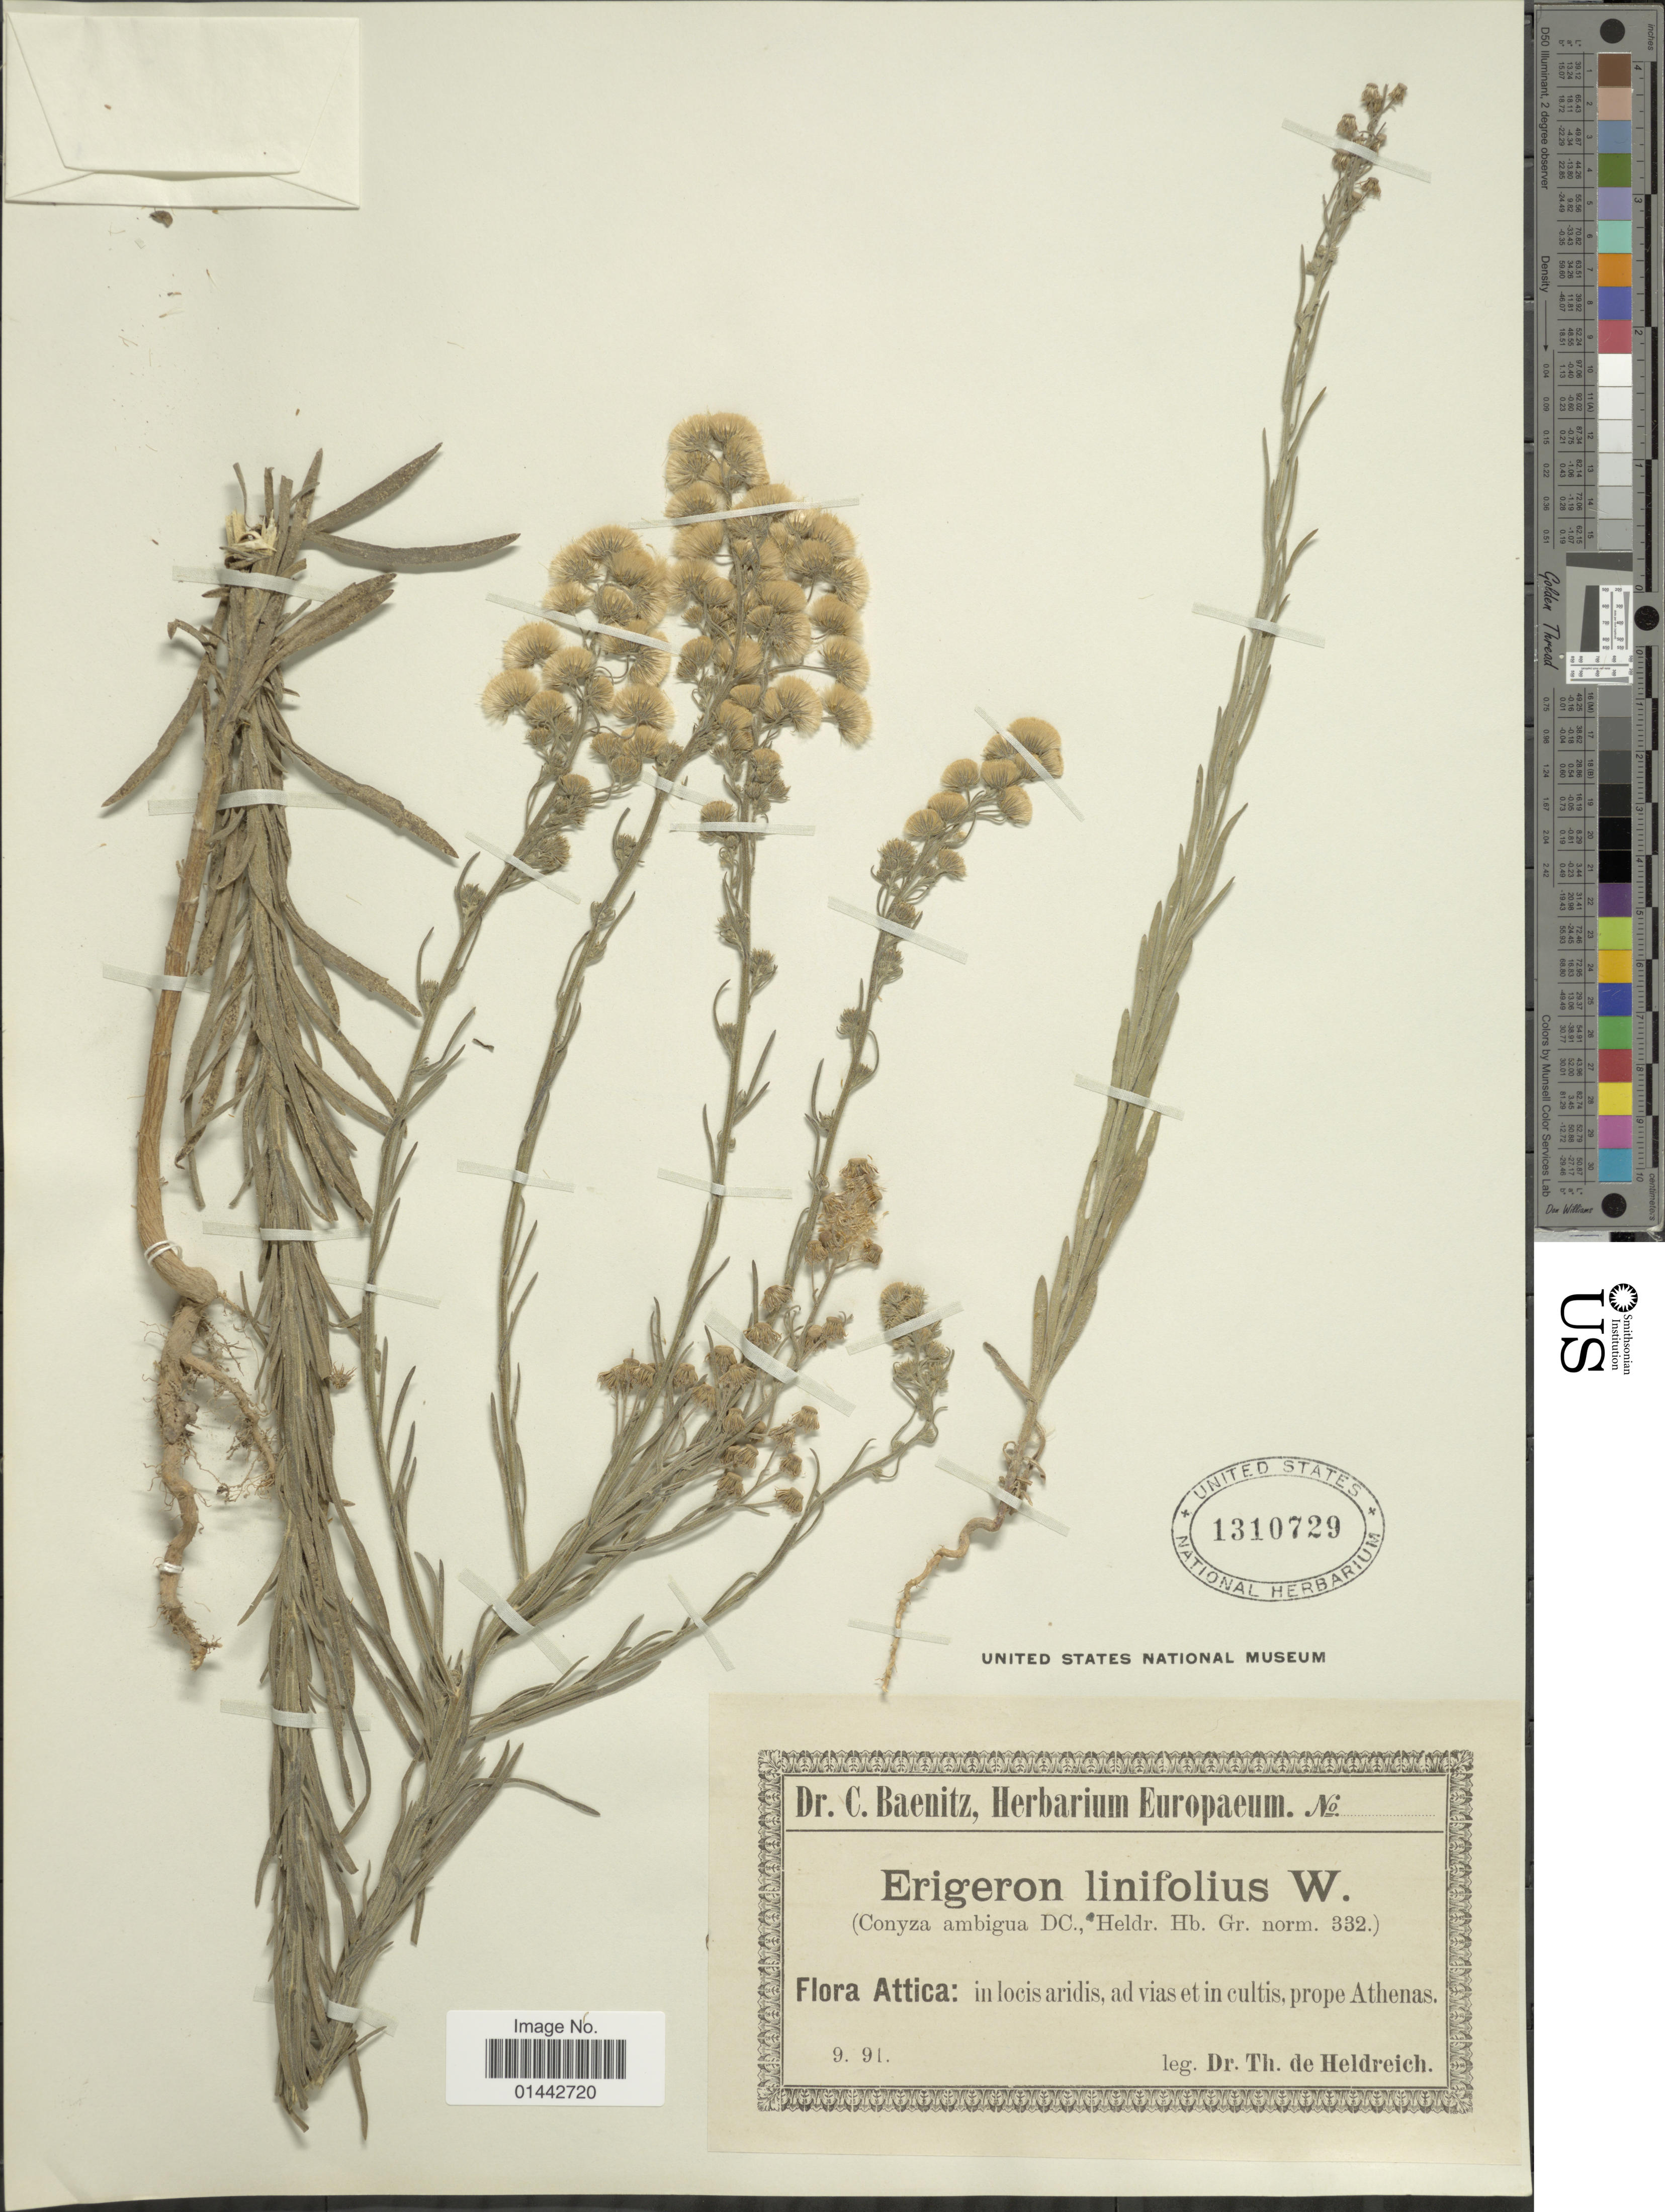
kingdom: Plantae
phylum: Tracheophyta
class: Magnoliopsida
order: Asterales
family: Asteraceae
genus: Erigeron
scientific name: Erigeron bonariensis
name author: L.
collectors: T. De Heldreich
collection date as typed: Transcribed d/m/y: /9/91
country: Greece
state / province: Attica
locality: In locis aridis, ad vias et in cultis, prope Athenas.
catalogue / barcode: US 1310729